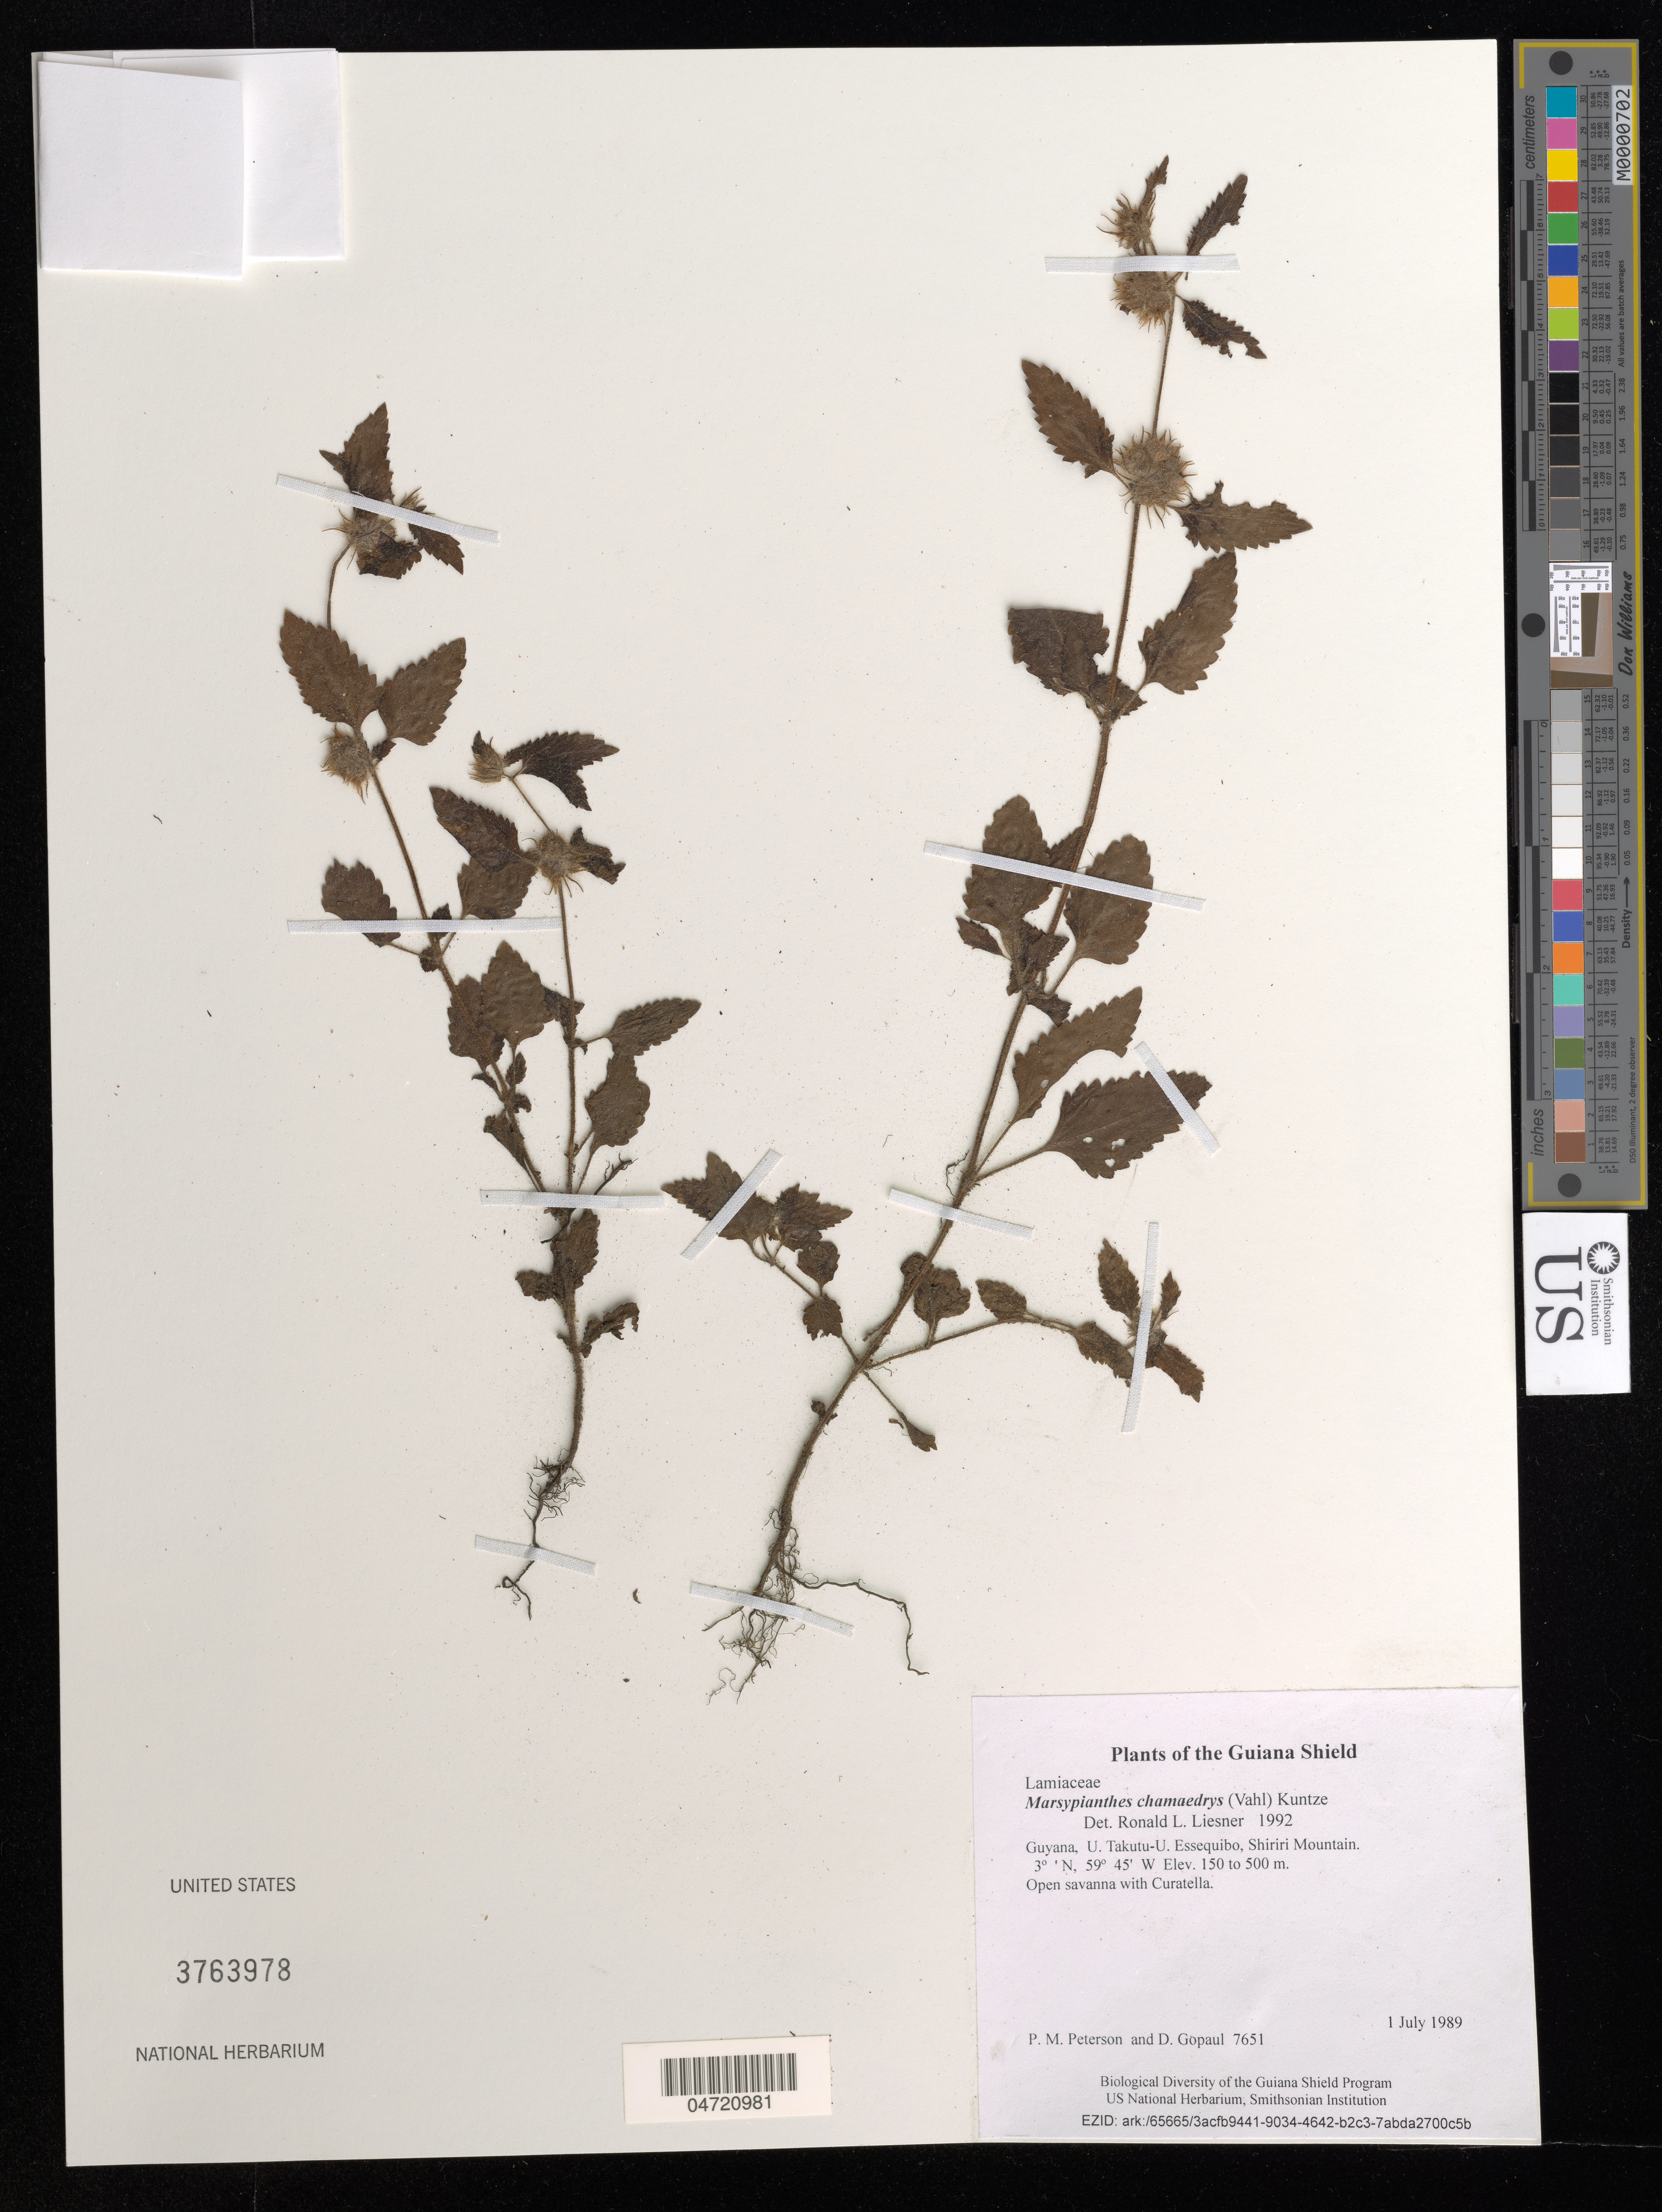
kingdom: Plantae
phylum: Tracheophyta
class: Magnoliopsida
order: Lamiales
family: Lamiaceae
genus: Marsypianthes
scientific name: Marsypianthes chamaedrys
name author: (Vahl) Kuntze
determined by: Liesner, R. L.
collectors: P. M. Peterson & D. Gopaul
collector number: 7651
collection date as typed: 1 July 1989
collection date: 1989-07-01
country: Guyana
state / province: U. Takutu-U. Essequibo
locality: Shiriri Mountain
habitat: Open savanna with Curatella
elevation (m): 150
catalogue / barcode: US 3763978